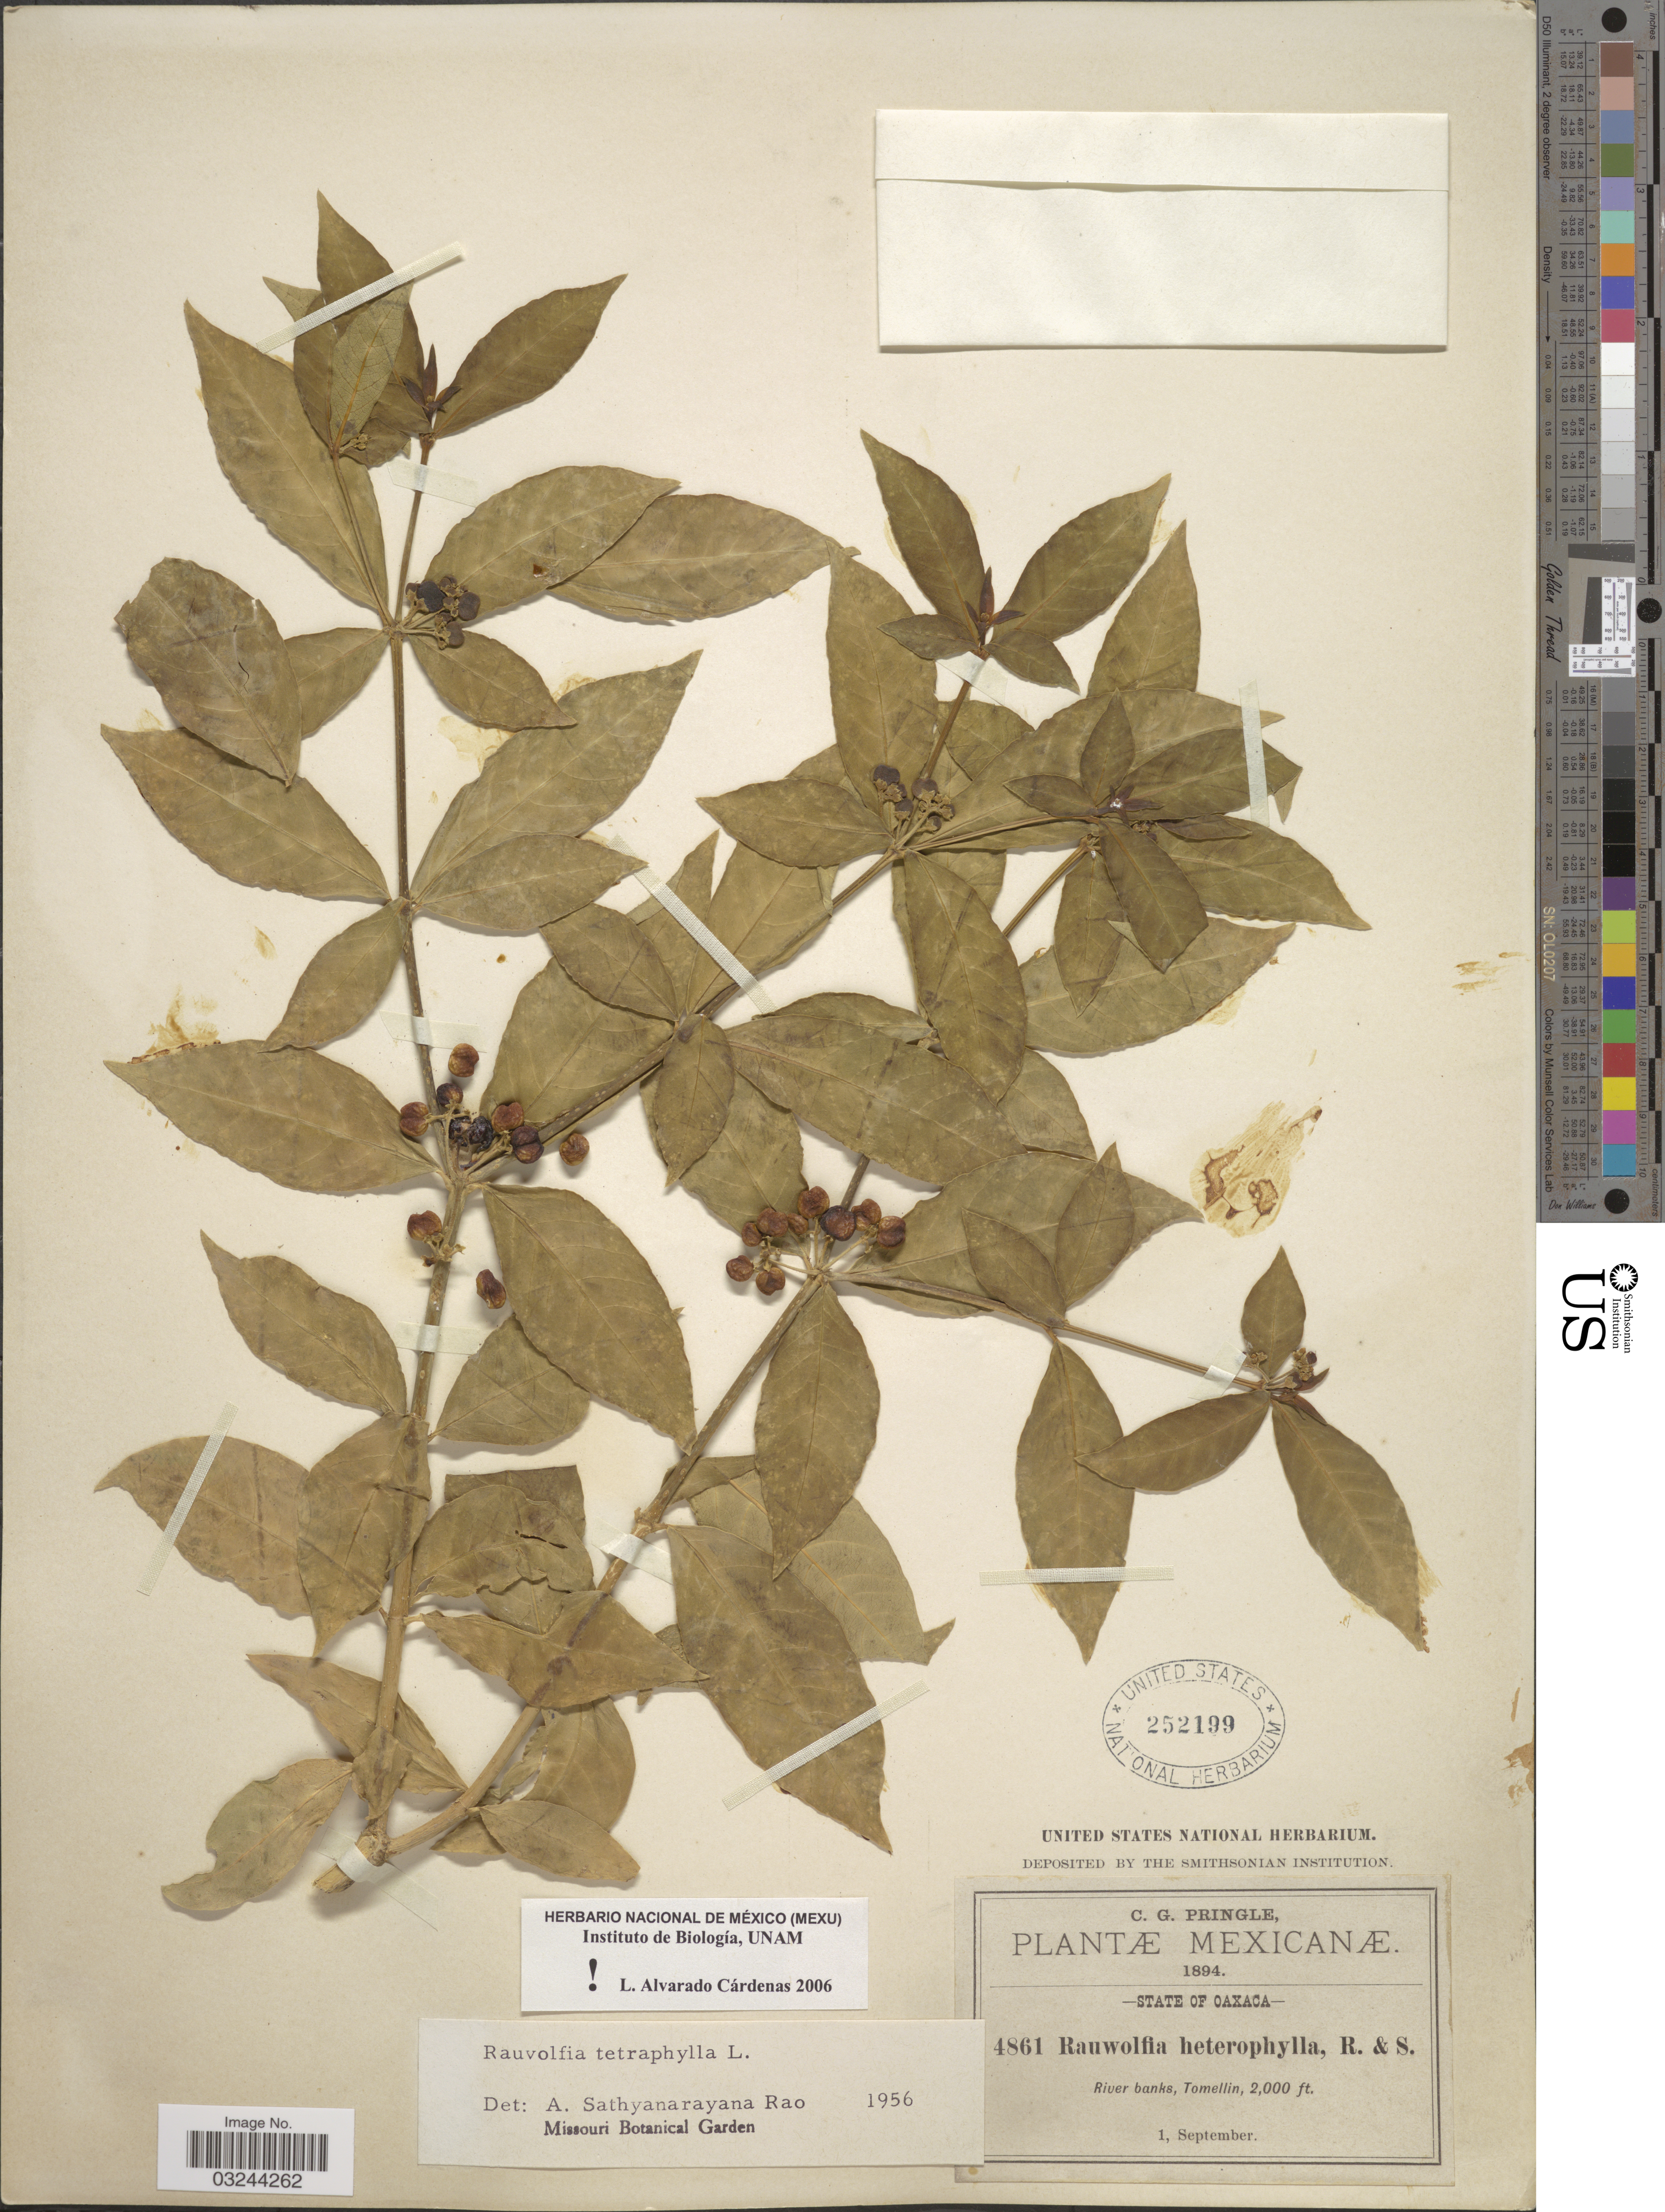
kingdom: Plantae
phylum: Tracheophyta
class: Magnoliopsida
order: Gentianales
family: Apocynaceae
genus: Rauvolfia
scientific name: Rauvolfia tetraphylla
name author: L.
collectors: C. G. Pringle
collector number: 4861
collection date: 1894-09-01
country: Mexico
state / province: Oaxaca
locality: River banks, Tomellin.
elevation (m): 610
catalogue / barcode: US 252199